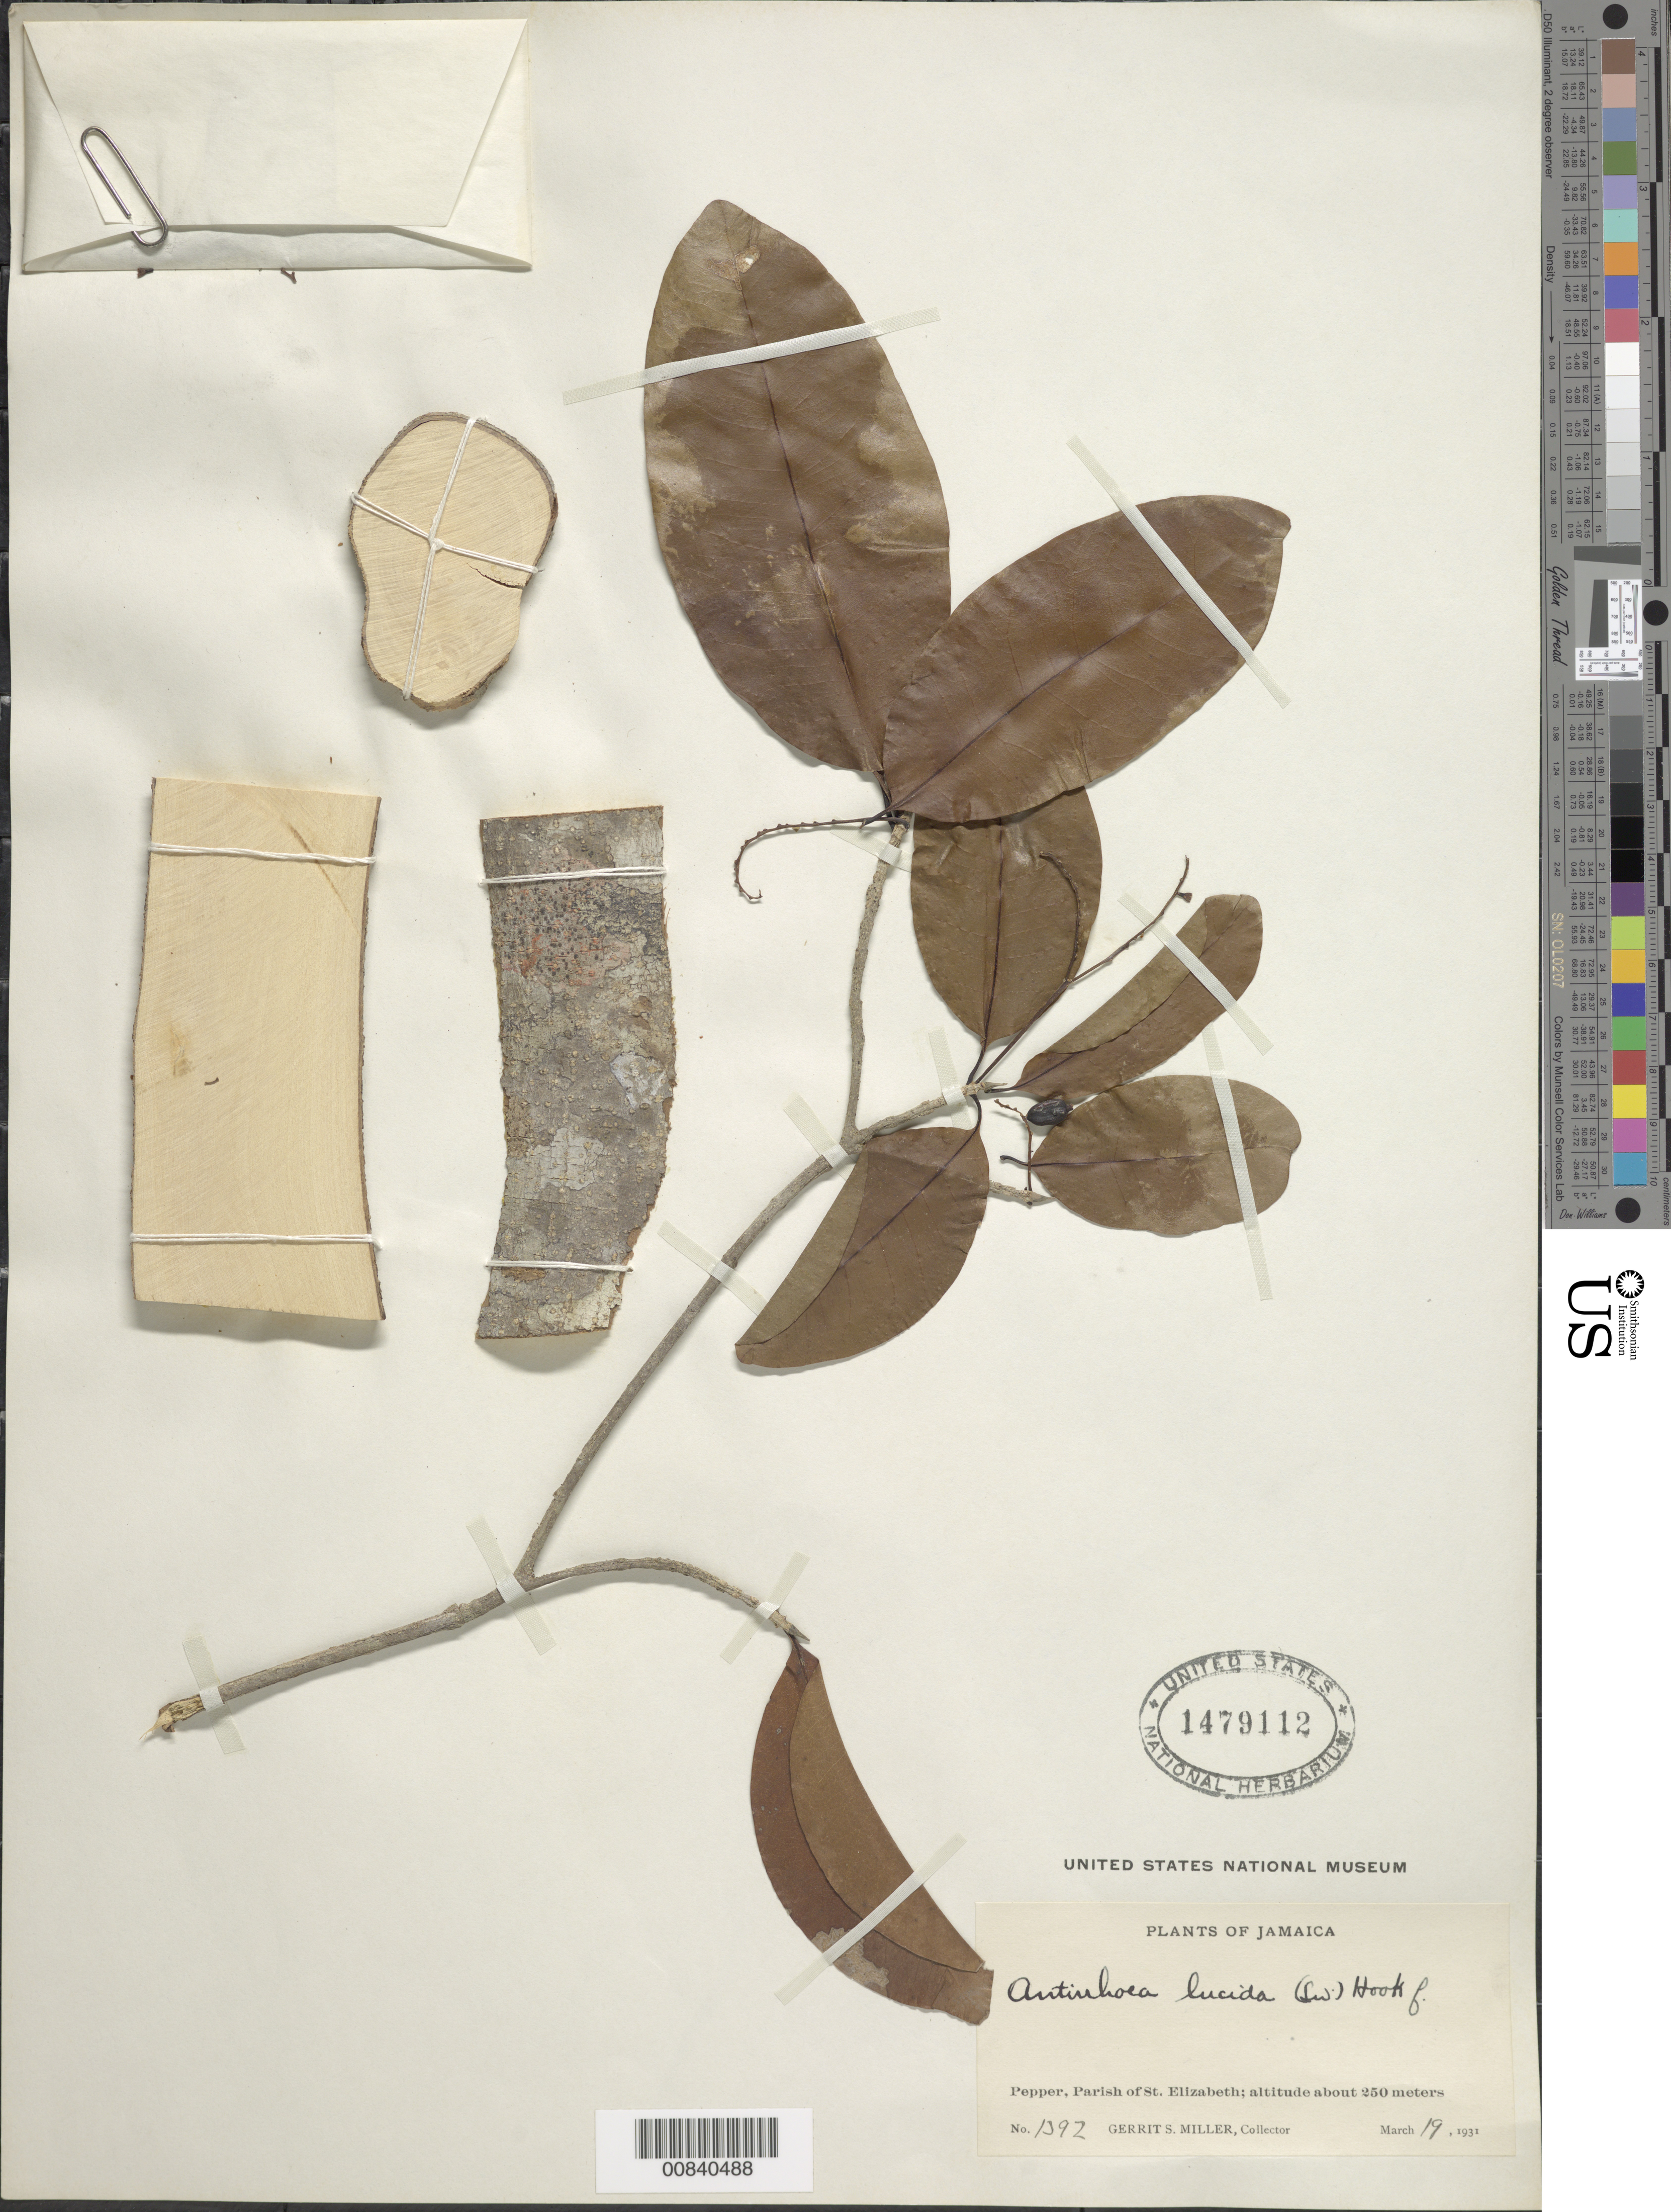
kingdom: Plantae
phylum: Tracheophyta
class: Magnoliopsida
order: Gentianales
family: Rubiaceae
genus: Stenostomum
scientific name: Stenostomum lucidum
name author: (Sw.) C.F. Gaertn.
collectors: G. S. Miller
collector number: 1392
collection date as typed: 19 Mar 1931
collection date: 1931-03-19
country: Jamaica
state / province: Saint Elizabeth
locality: Pepper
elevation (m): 250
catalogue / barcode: US 1479112